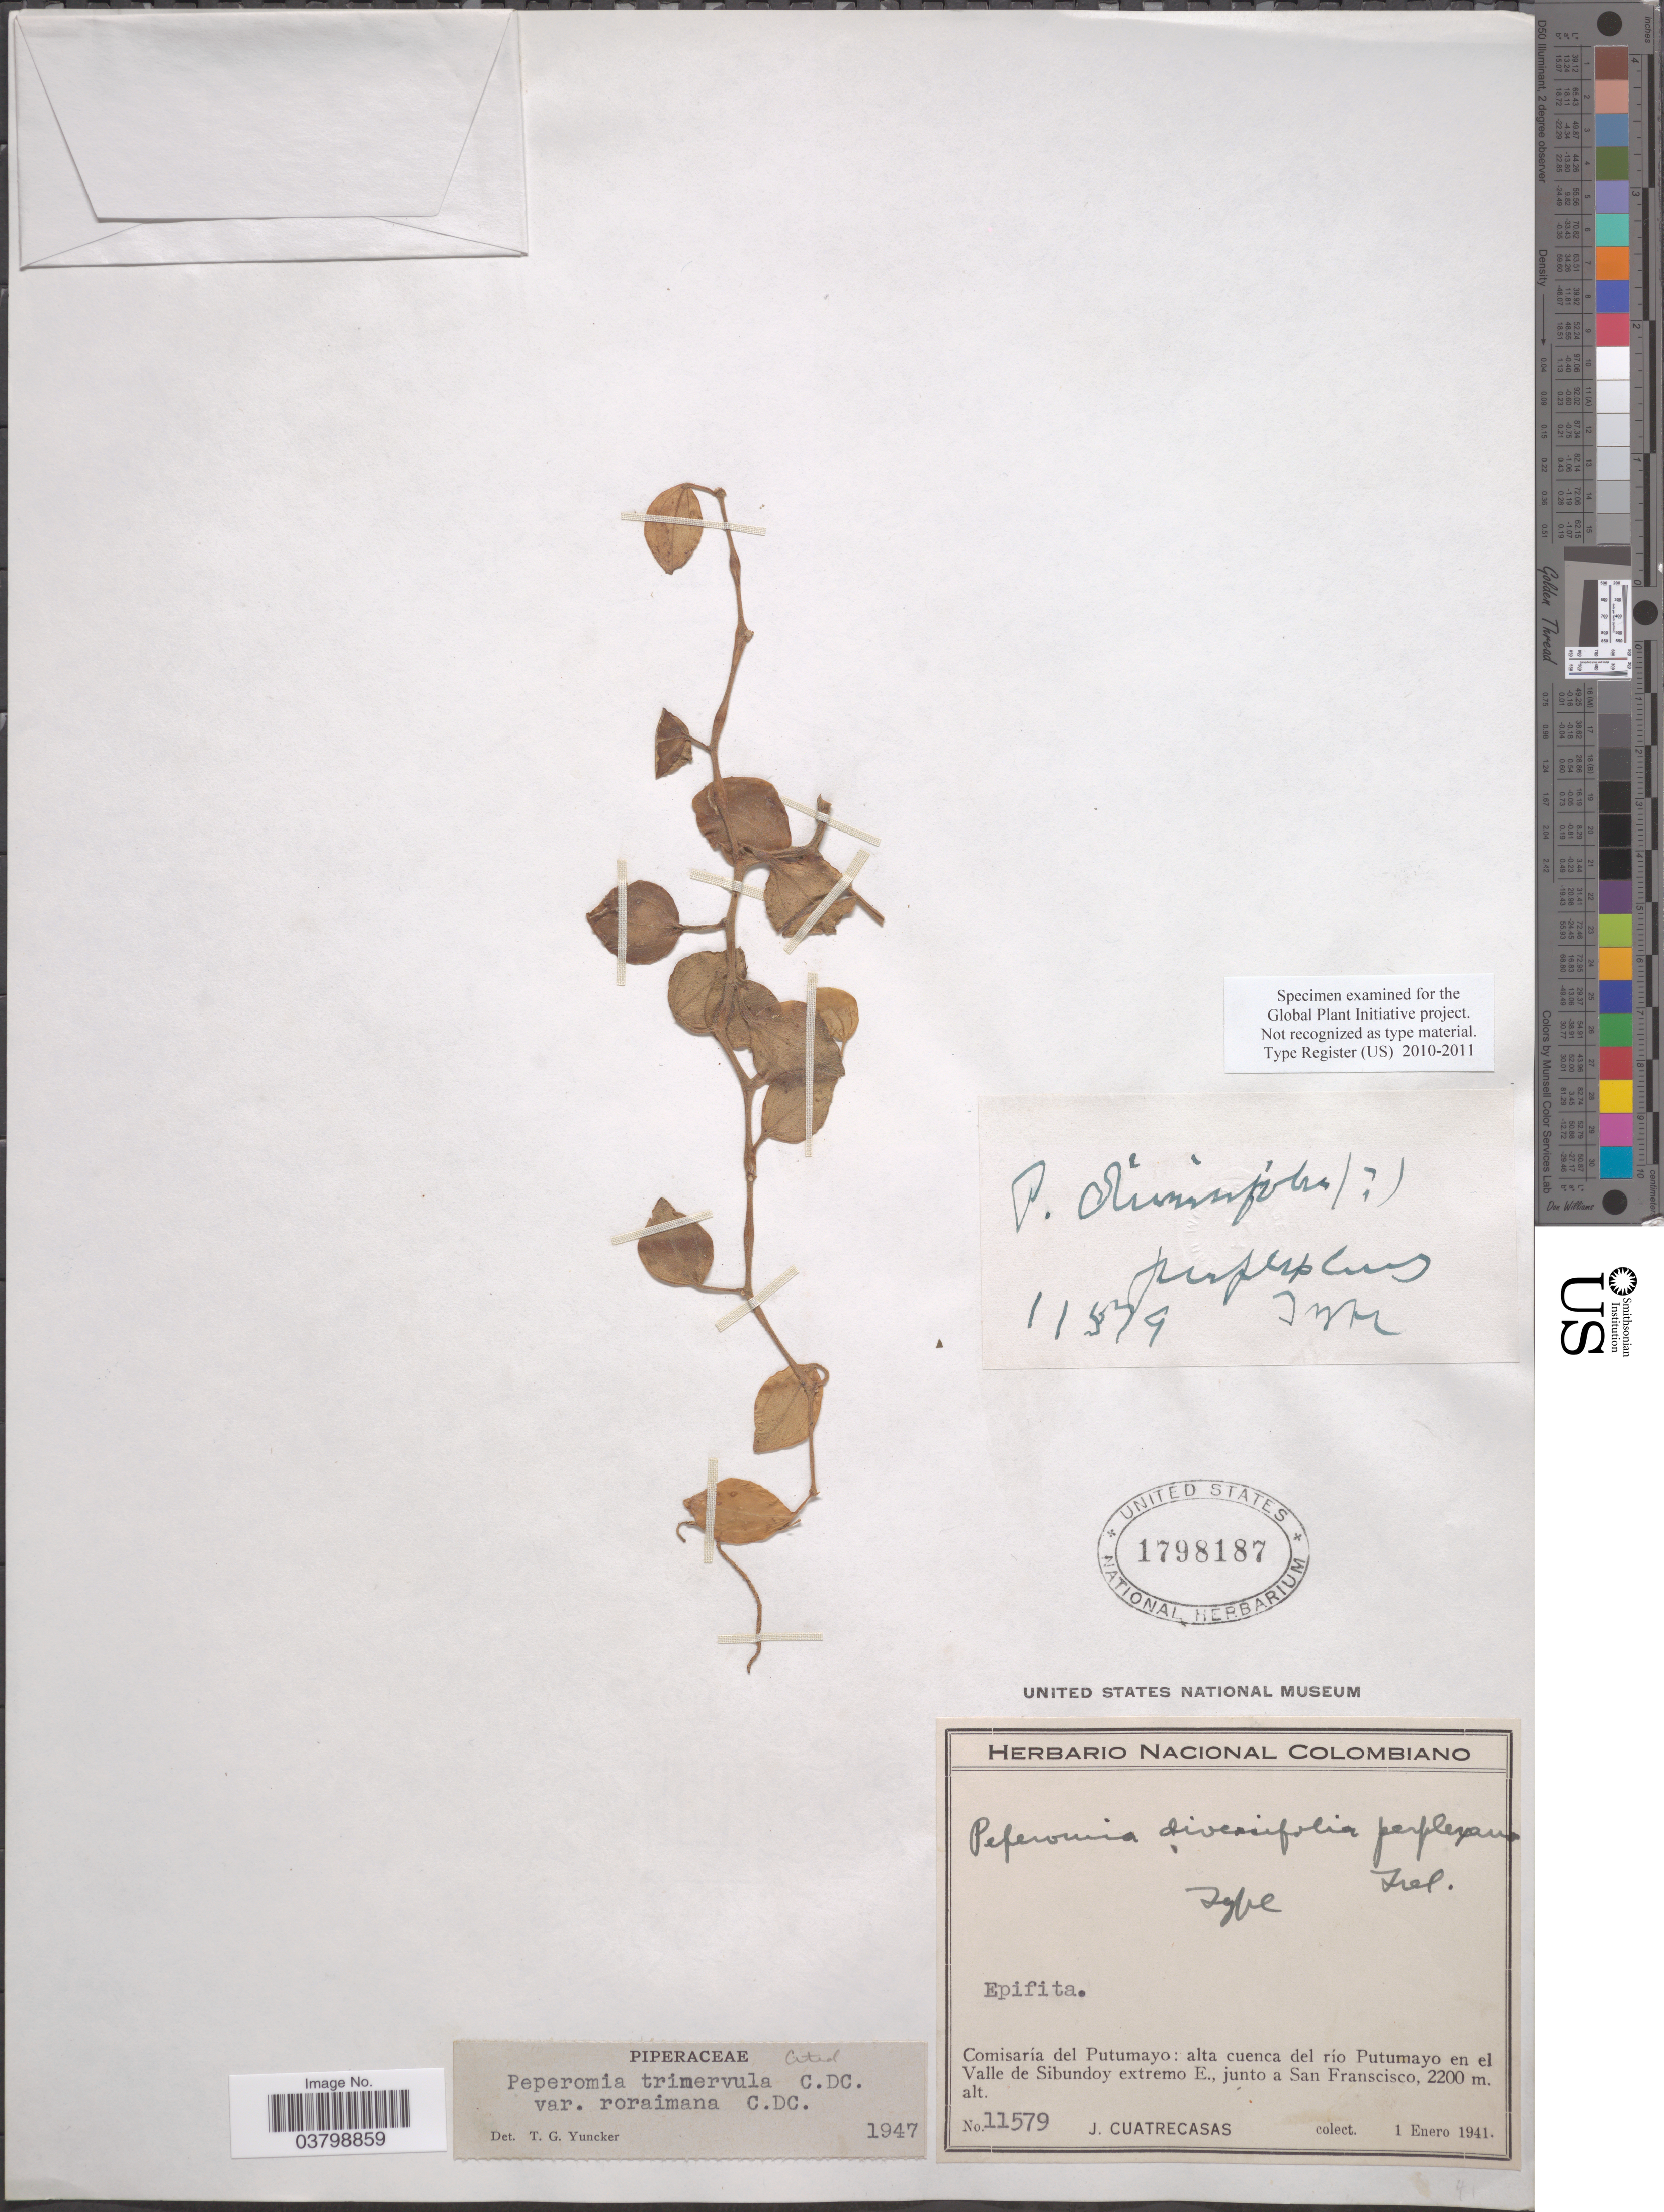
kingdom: Plantae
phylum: Tracheophyta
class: Magnoliopsida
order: Piperales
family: Piperaceae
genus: Peperomia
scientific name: Peperomia trinervula var. roraimana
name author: (C. DC.) Trel. & Yunck.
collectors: J. Cuatrecasas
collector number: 11579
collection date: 1941-01-01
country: Colombia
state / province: Putumayo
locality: Comisaría del Putumayo: alta cuenca del río Putumayo en el Valle de Sibundoy extremo E., junto a San Franscisco.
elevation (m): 2200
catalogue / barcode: US 1798187